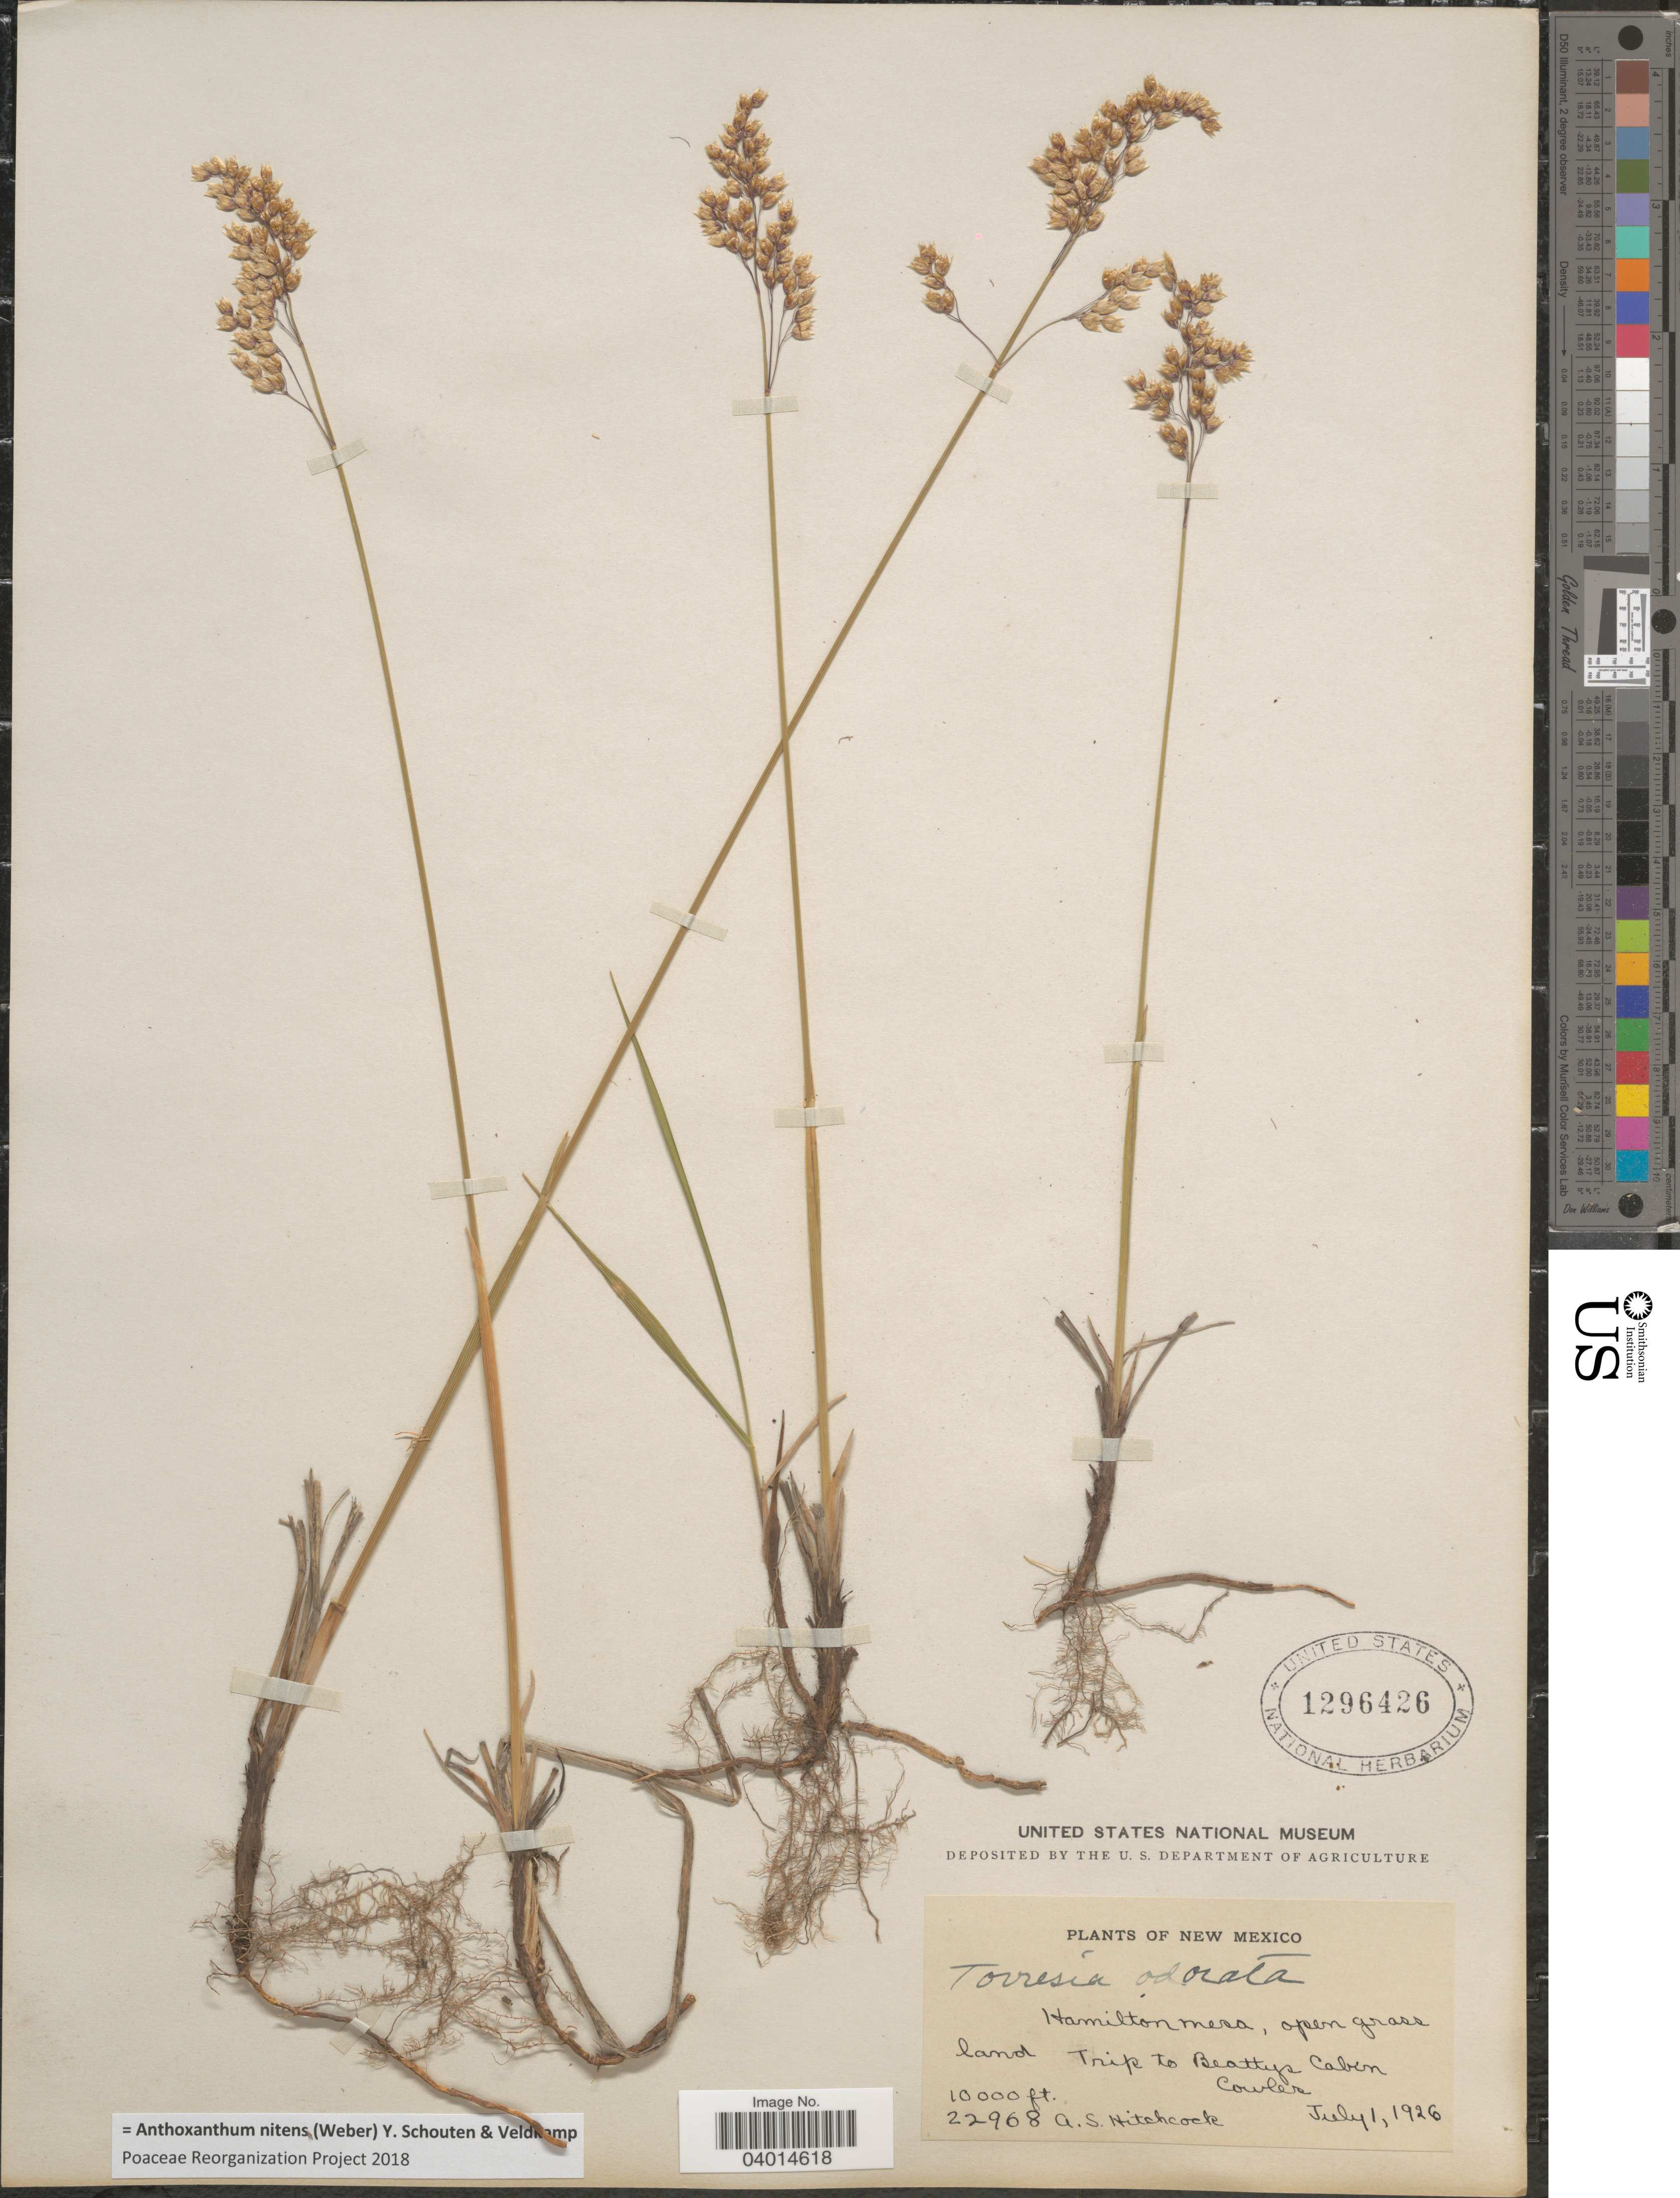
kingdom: Plantae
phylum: Tracheophyta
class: Liliopsida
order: Poales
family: Poaceae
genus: Anthoxanthum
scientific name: Anthoxanthum nitens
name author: (G.H. Weber) R.T.A. Schouten & Veldkamp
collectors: A. S. Hitchcock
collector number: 22968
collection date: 1926-07-01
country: United States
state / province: New Mexico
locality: Hamilton mesa, open grassland. Trip to Beattys Cabin Cowles.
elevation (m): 3048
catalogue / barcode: US 1296426